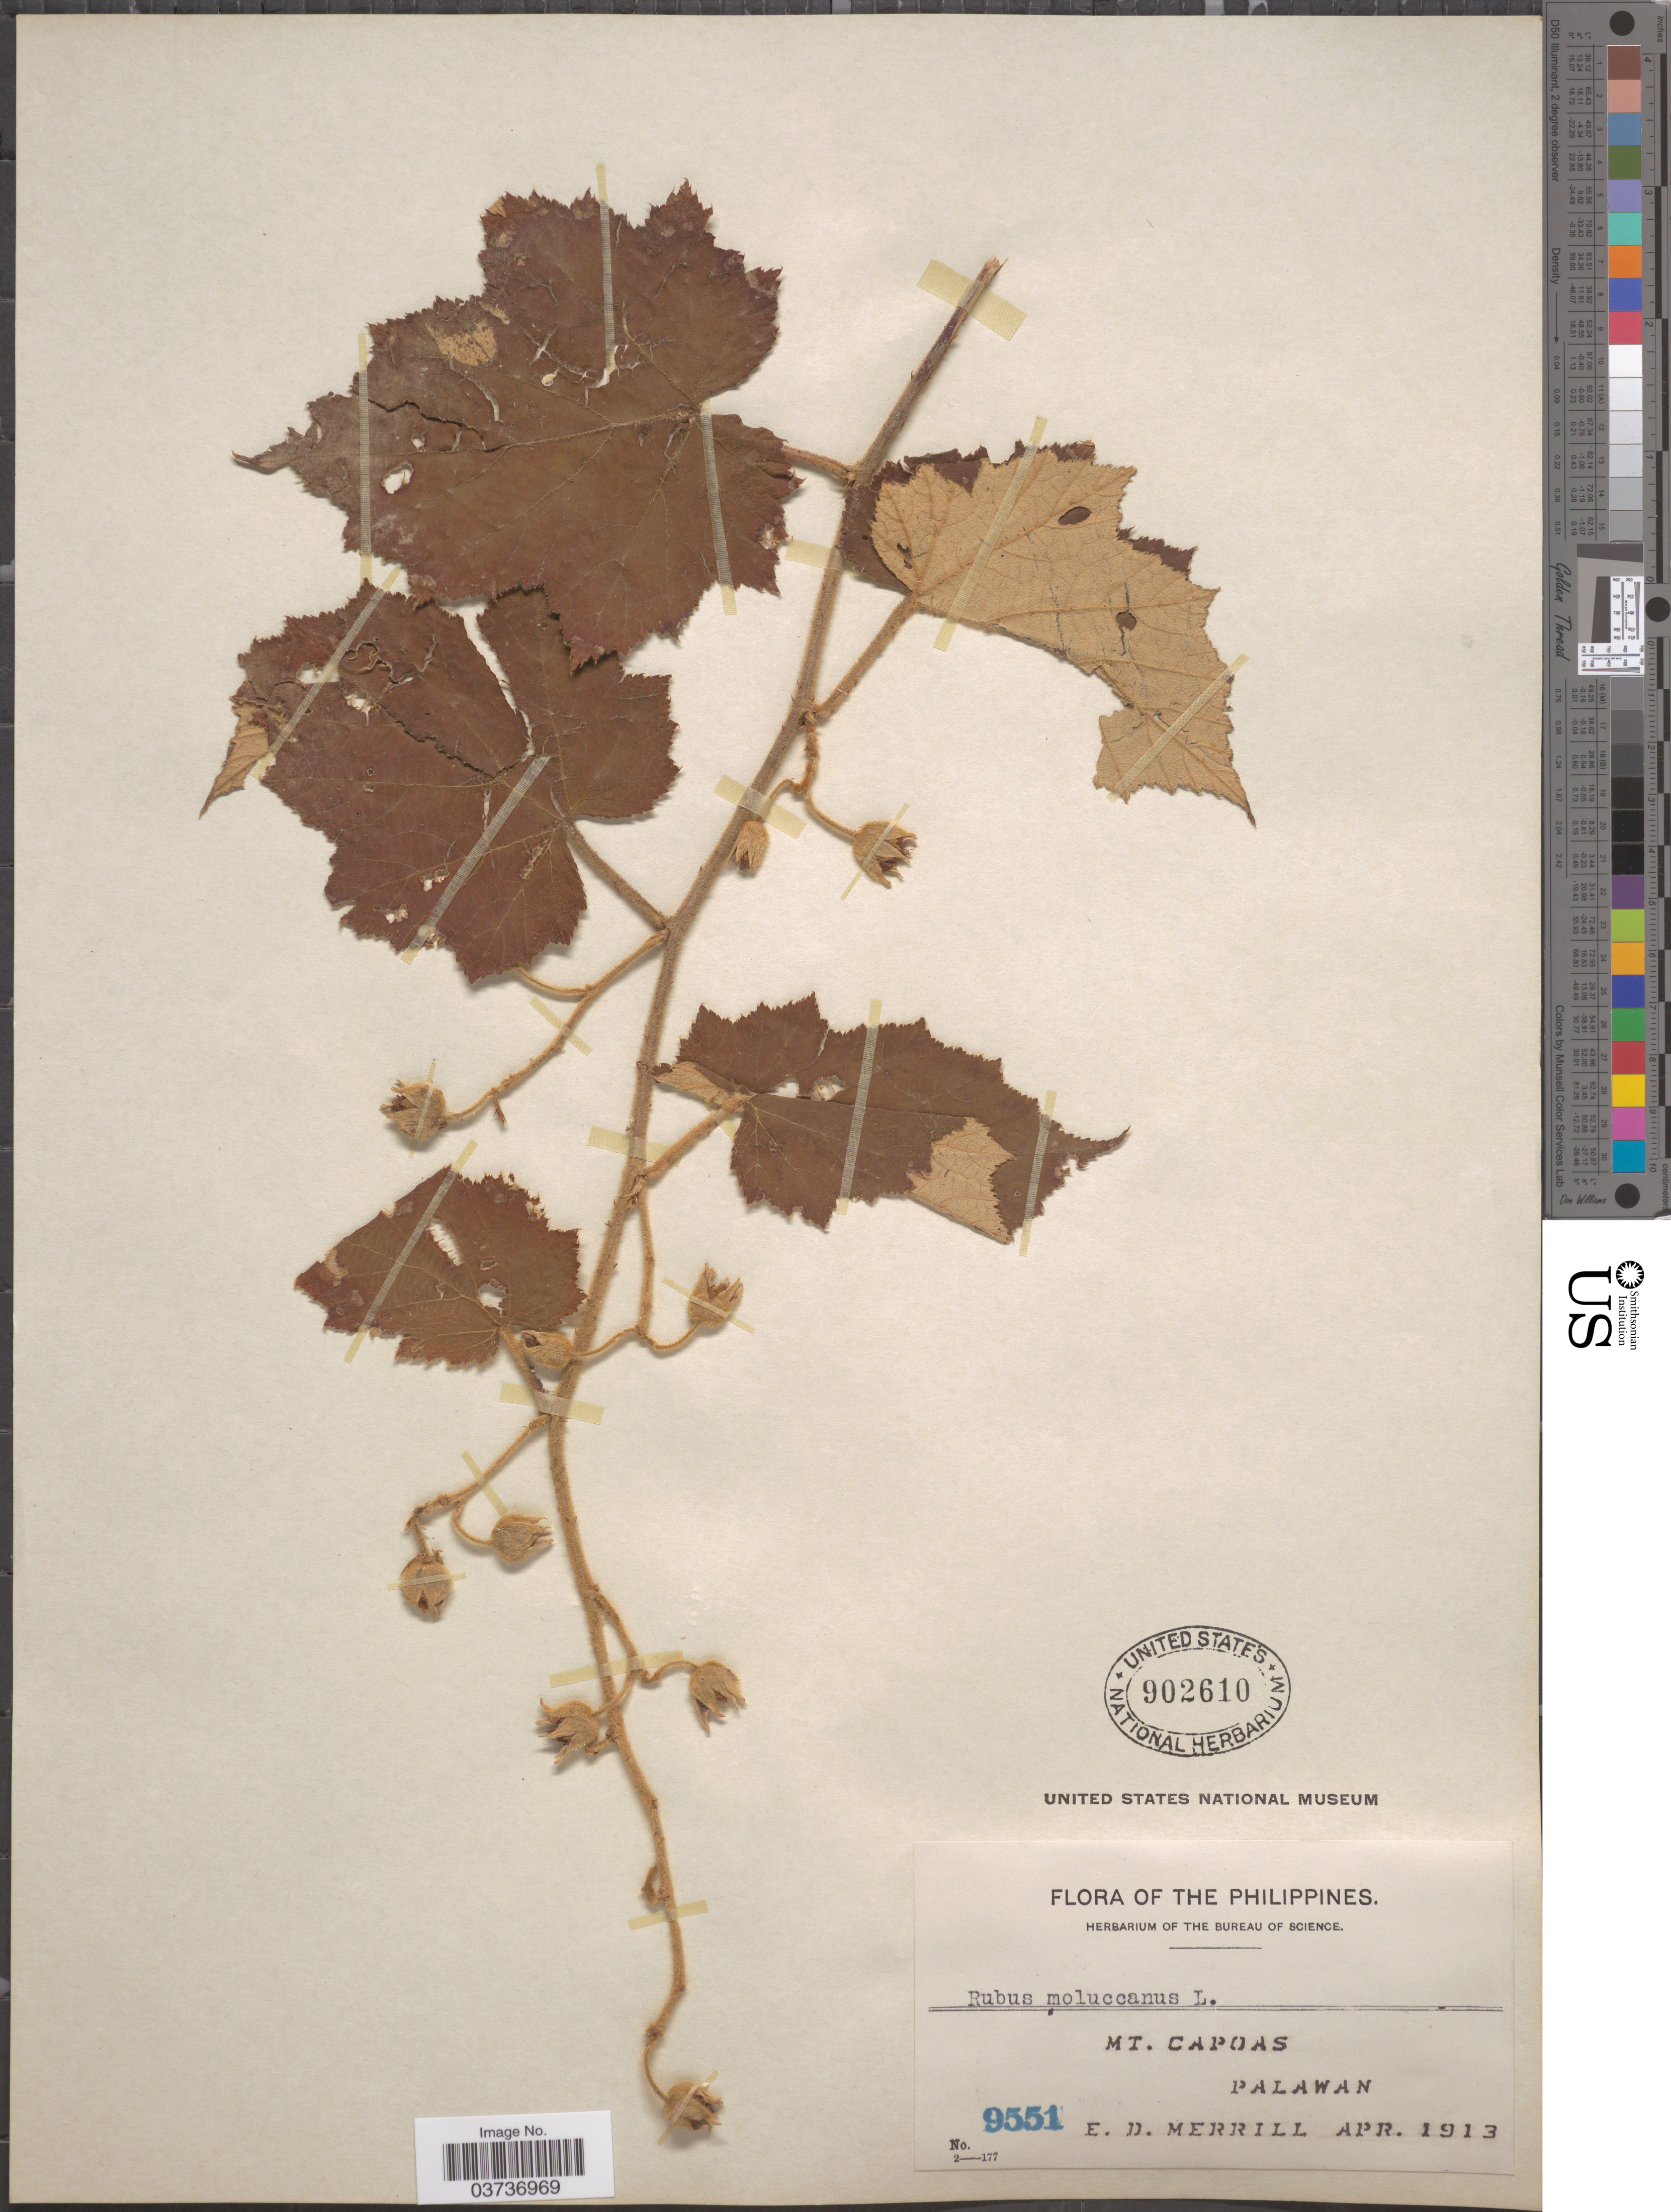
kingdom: Plantae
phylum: Tracheophyta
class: Magnoliopsida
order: Rosales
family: Rosaceae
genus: Rubus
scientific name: Rubus moluccanus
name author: L.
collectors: E. D. Merrill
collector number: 9551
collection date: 1913-04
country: Philippines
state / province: Mimaropa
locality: Mt. Capoas. Palawan.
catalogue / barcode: US 902610